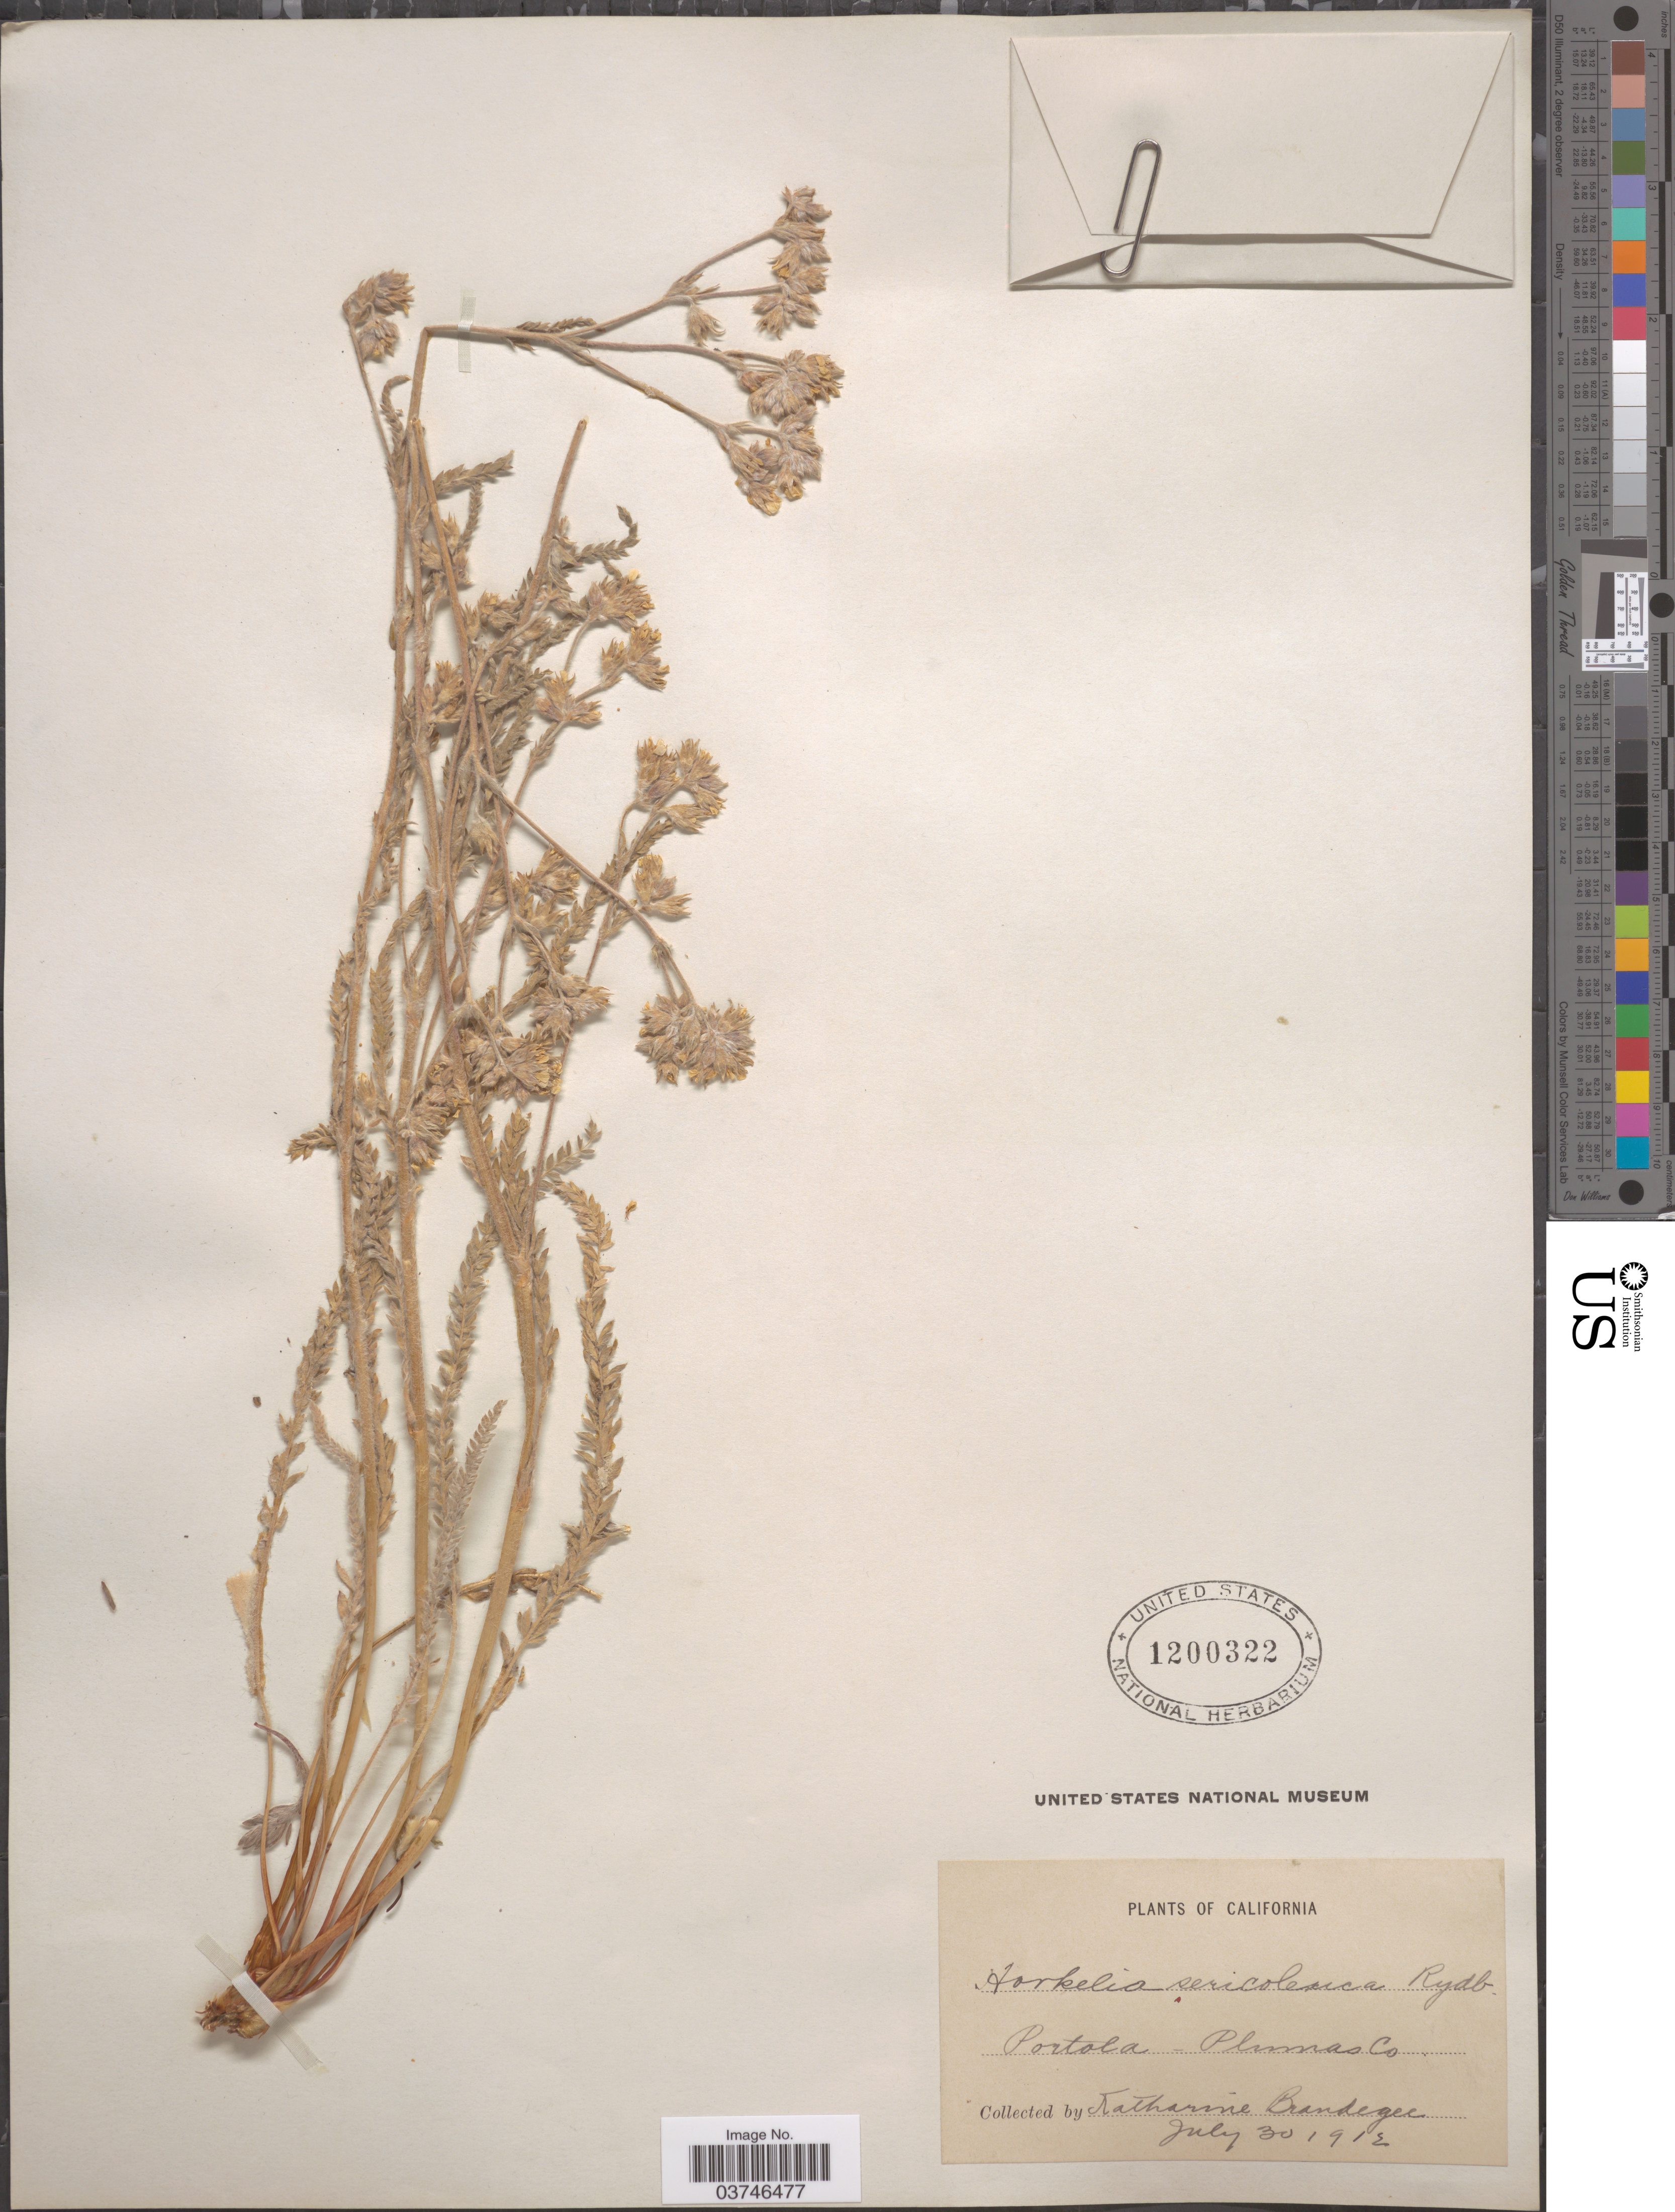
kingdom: Plantae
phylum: Tracheophyta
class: Magnoliopsida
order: Rosales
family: Rosaceae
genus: Potentilla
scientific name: Potentilla sericoleuca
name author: (Rydb.) J.T. Howell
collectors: M. K. Brandegee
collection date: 1913-07-30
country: United States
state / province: California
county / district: Plumas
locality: Portola- Plumas Co.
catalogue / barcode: US 1200322